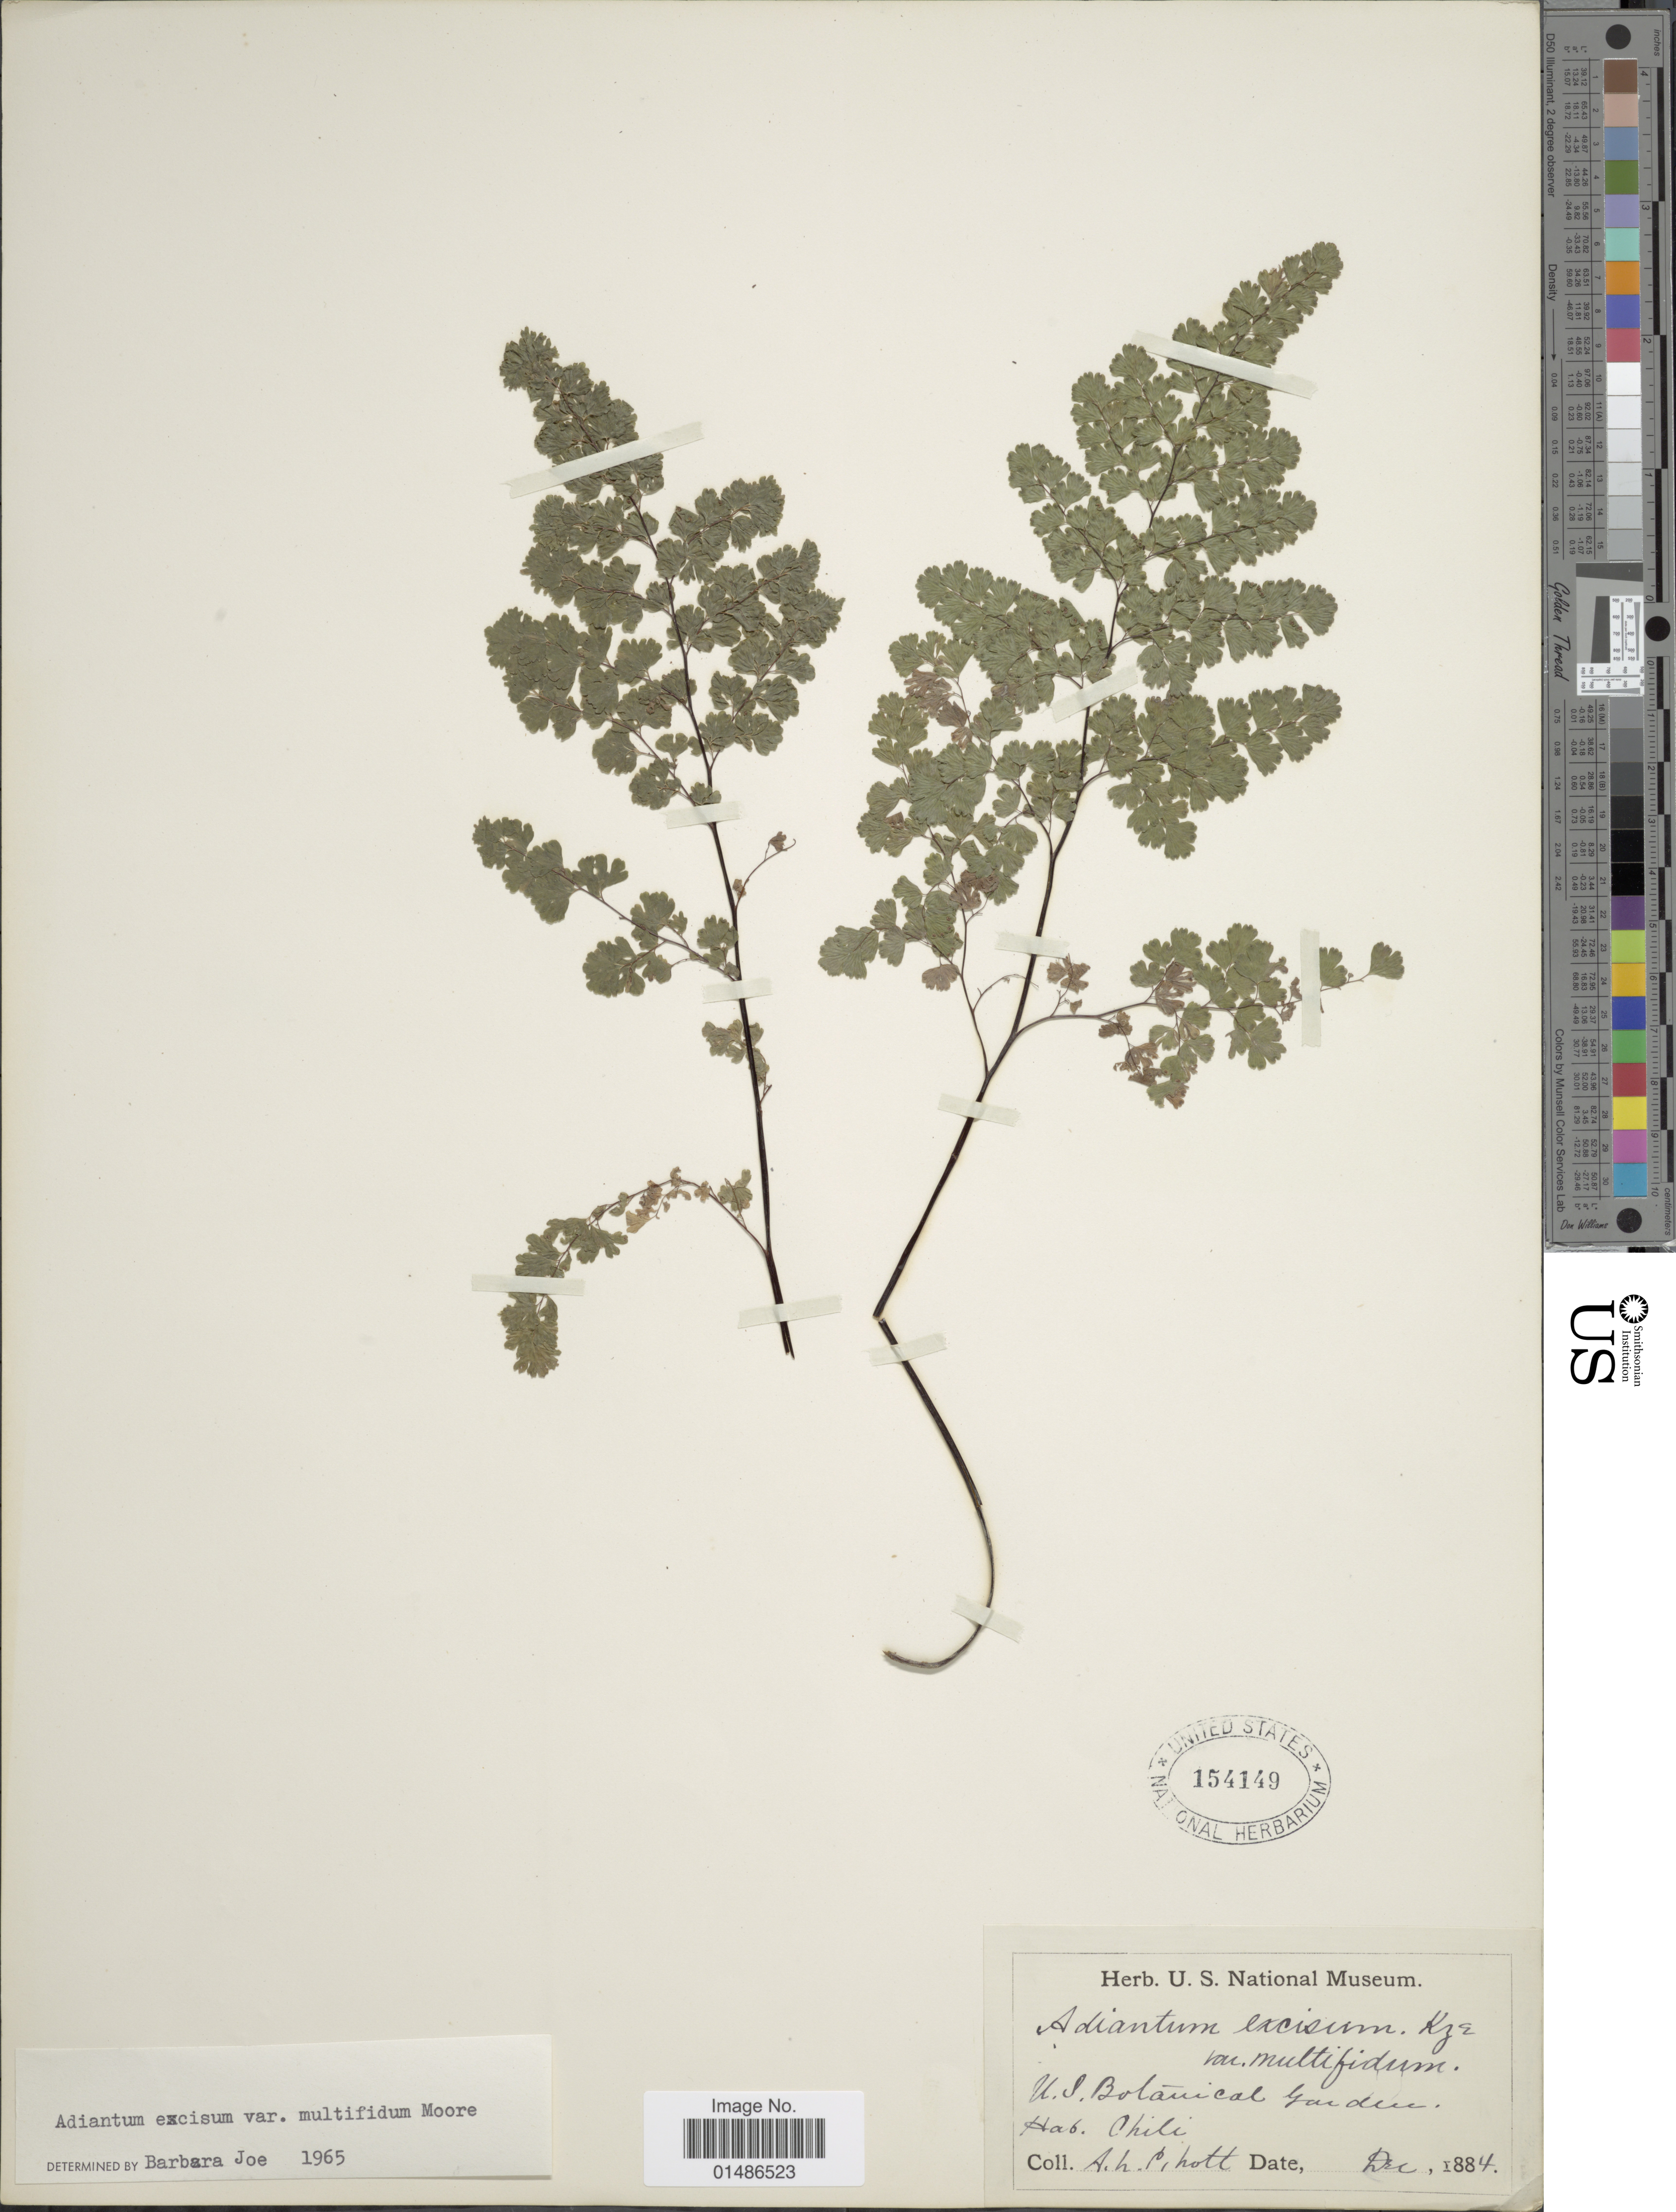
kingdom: Plantae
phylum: Tracheophyta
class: Polypodiopsida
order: Polypodiales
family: Pteridaceae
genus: Adiantum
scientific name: Adiantum excisum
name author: Kunze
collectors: A. L. Schott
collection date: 1884-12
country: Chile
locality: U.S. Botanical Garden.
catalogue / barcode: US 154149